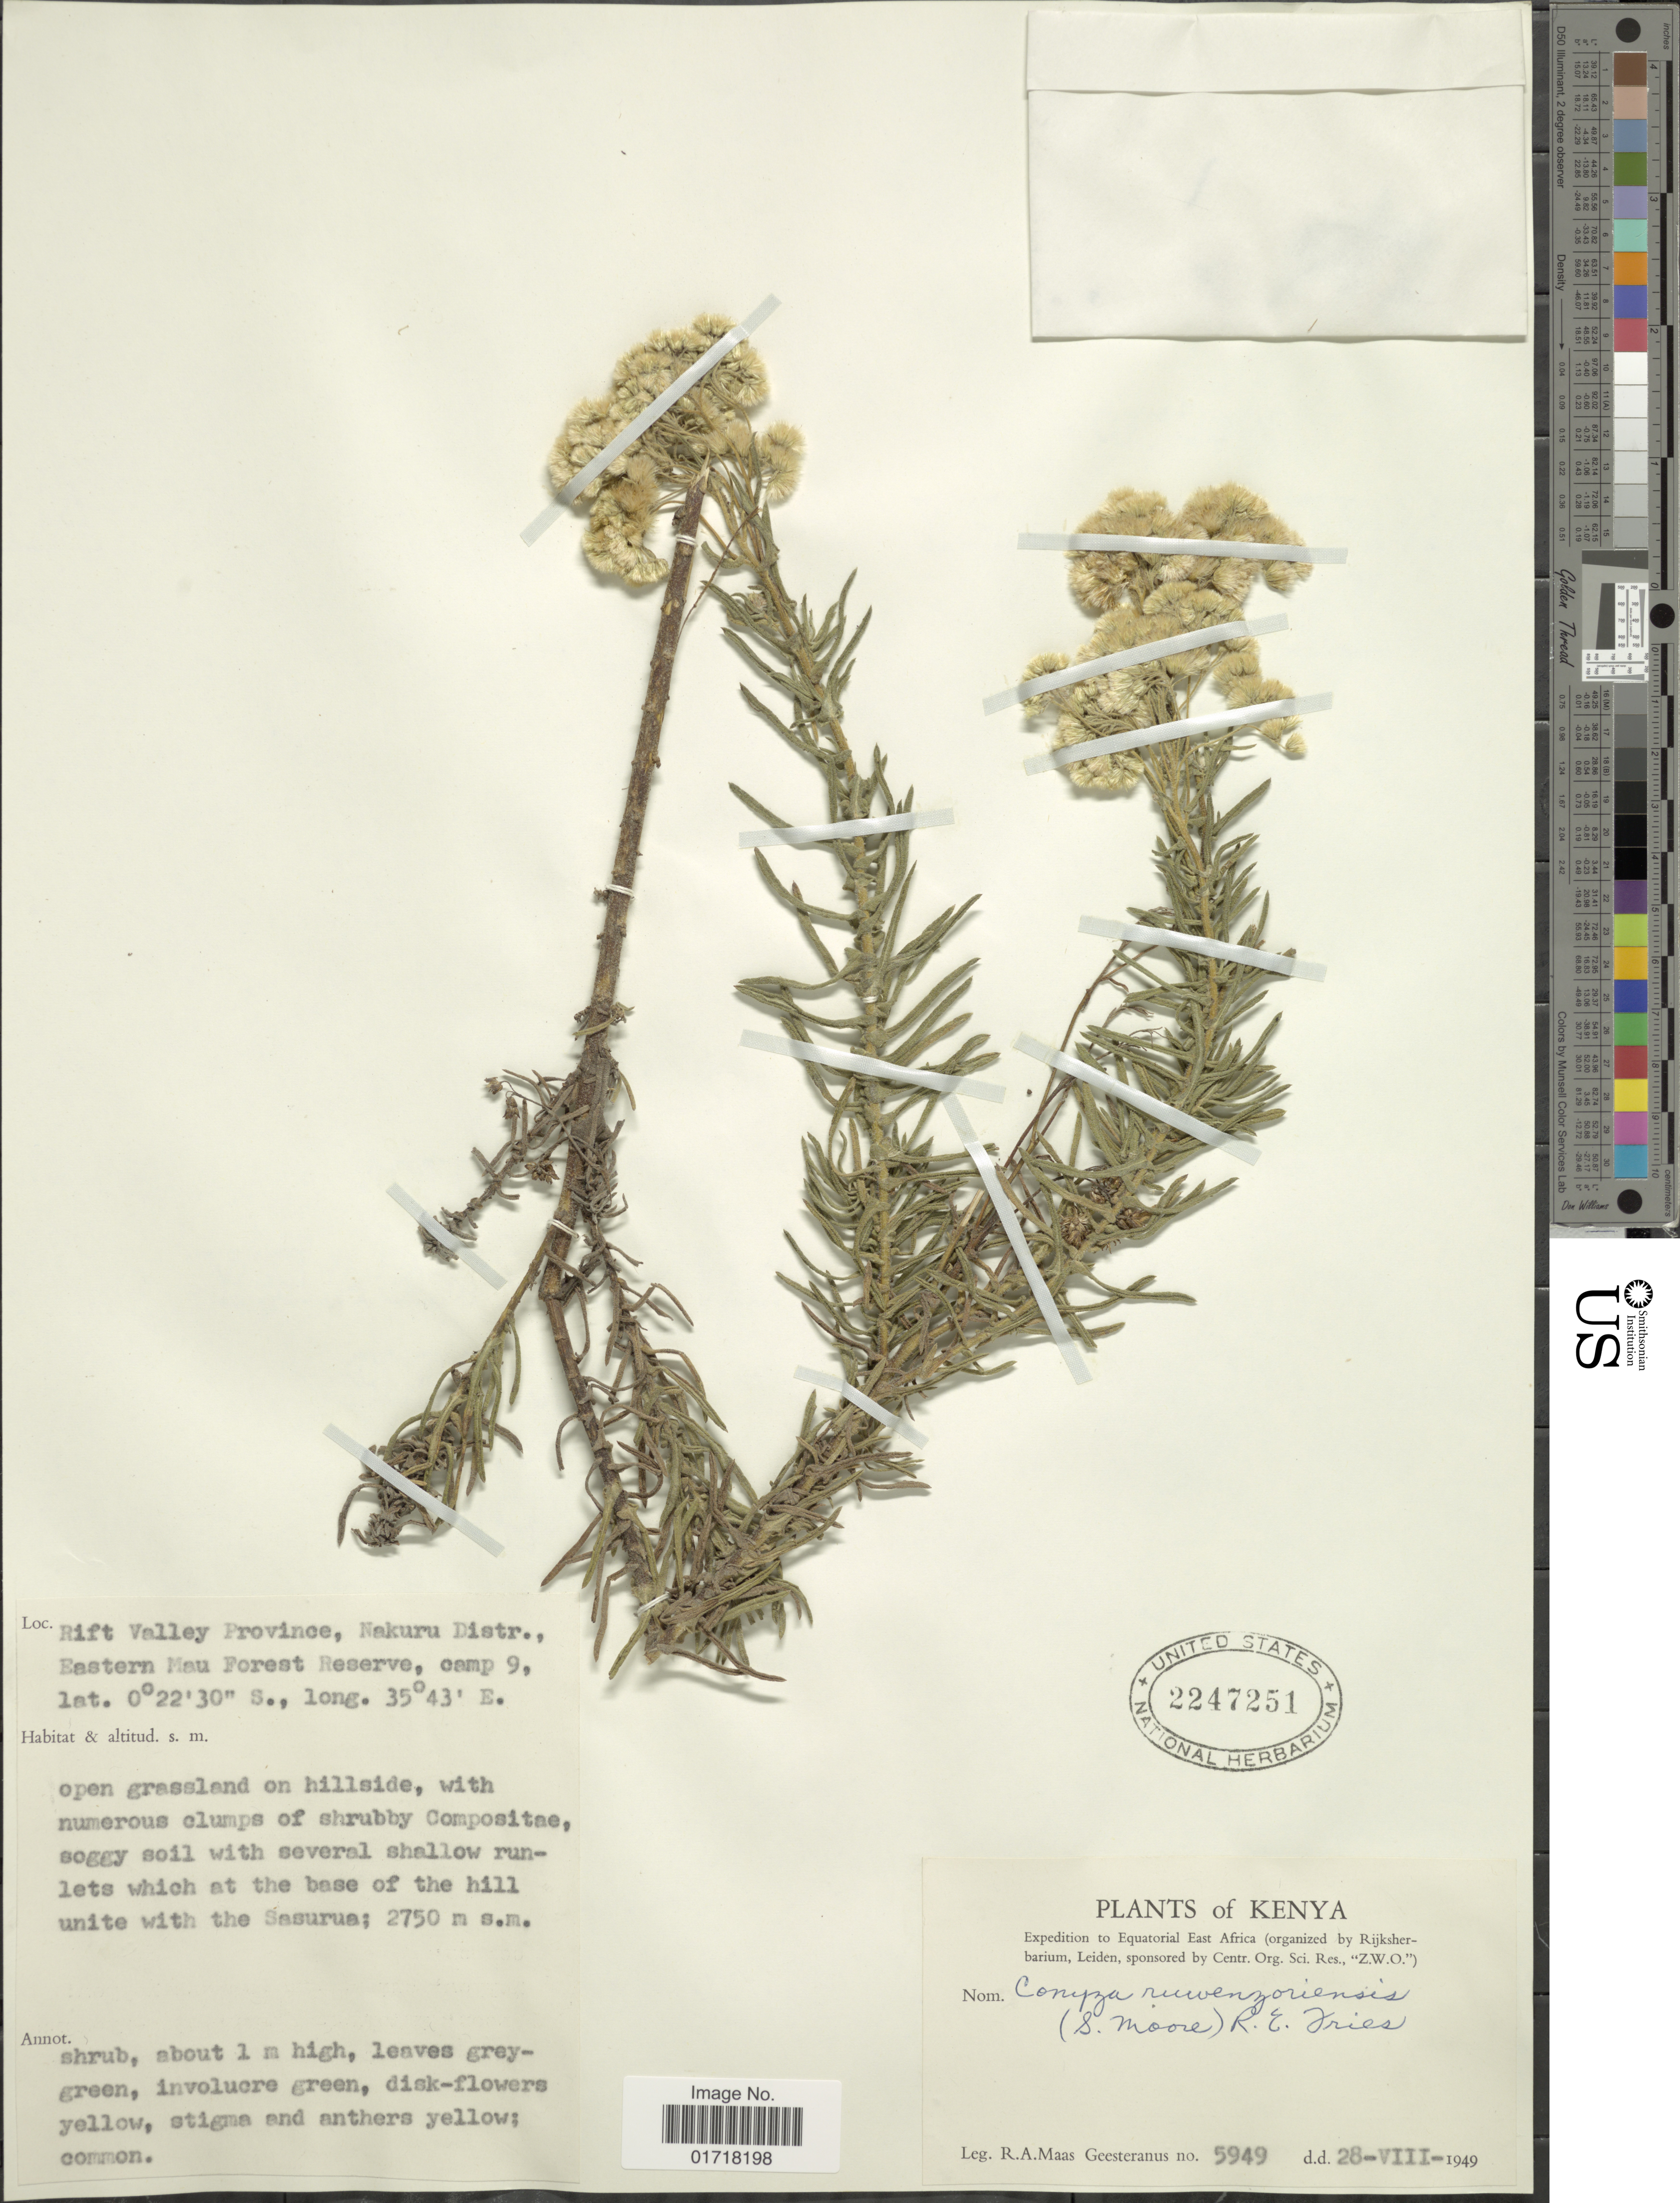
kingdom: Plantae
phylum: Tracheophyta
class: Magnoliopsida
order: Asterales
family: Asteraceae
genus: Conyza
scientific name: Conyza ruwenzoriensis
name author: (S. Moore) R.E. Fr.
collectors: R. A. Maas Geesteranus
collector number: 5949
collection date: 1949-08-28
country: Kenya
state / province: Nakuru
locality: Rift Valley Province, Nakuru Distr., Eastern Mau Forest Reserve, camp 9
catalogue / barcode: US 2247251